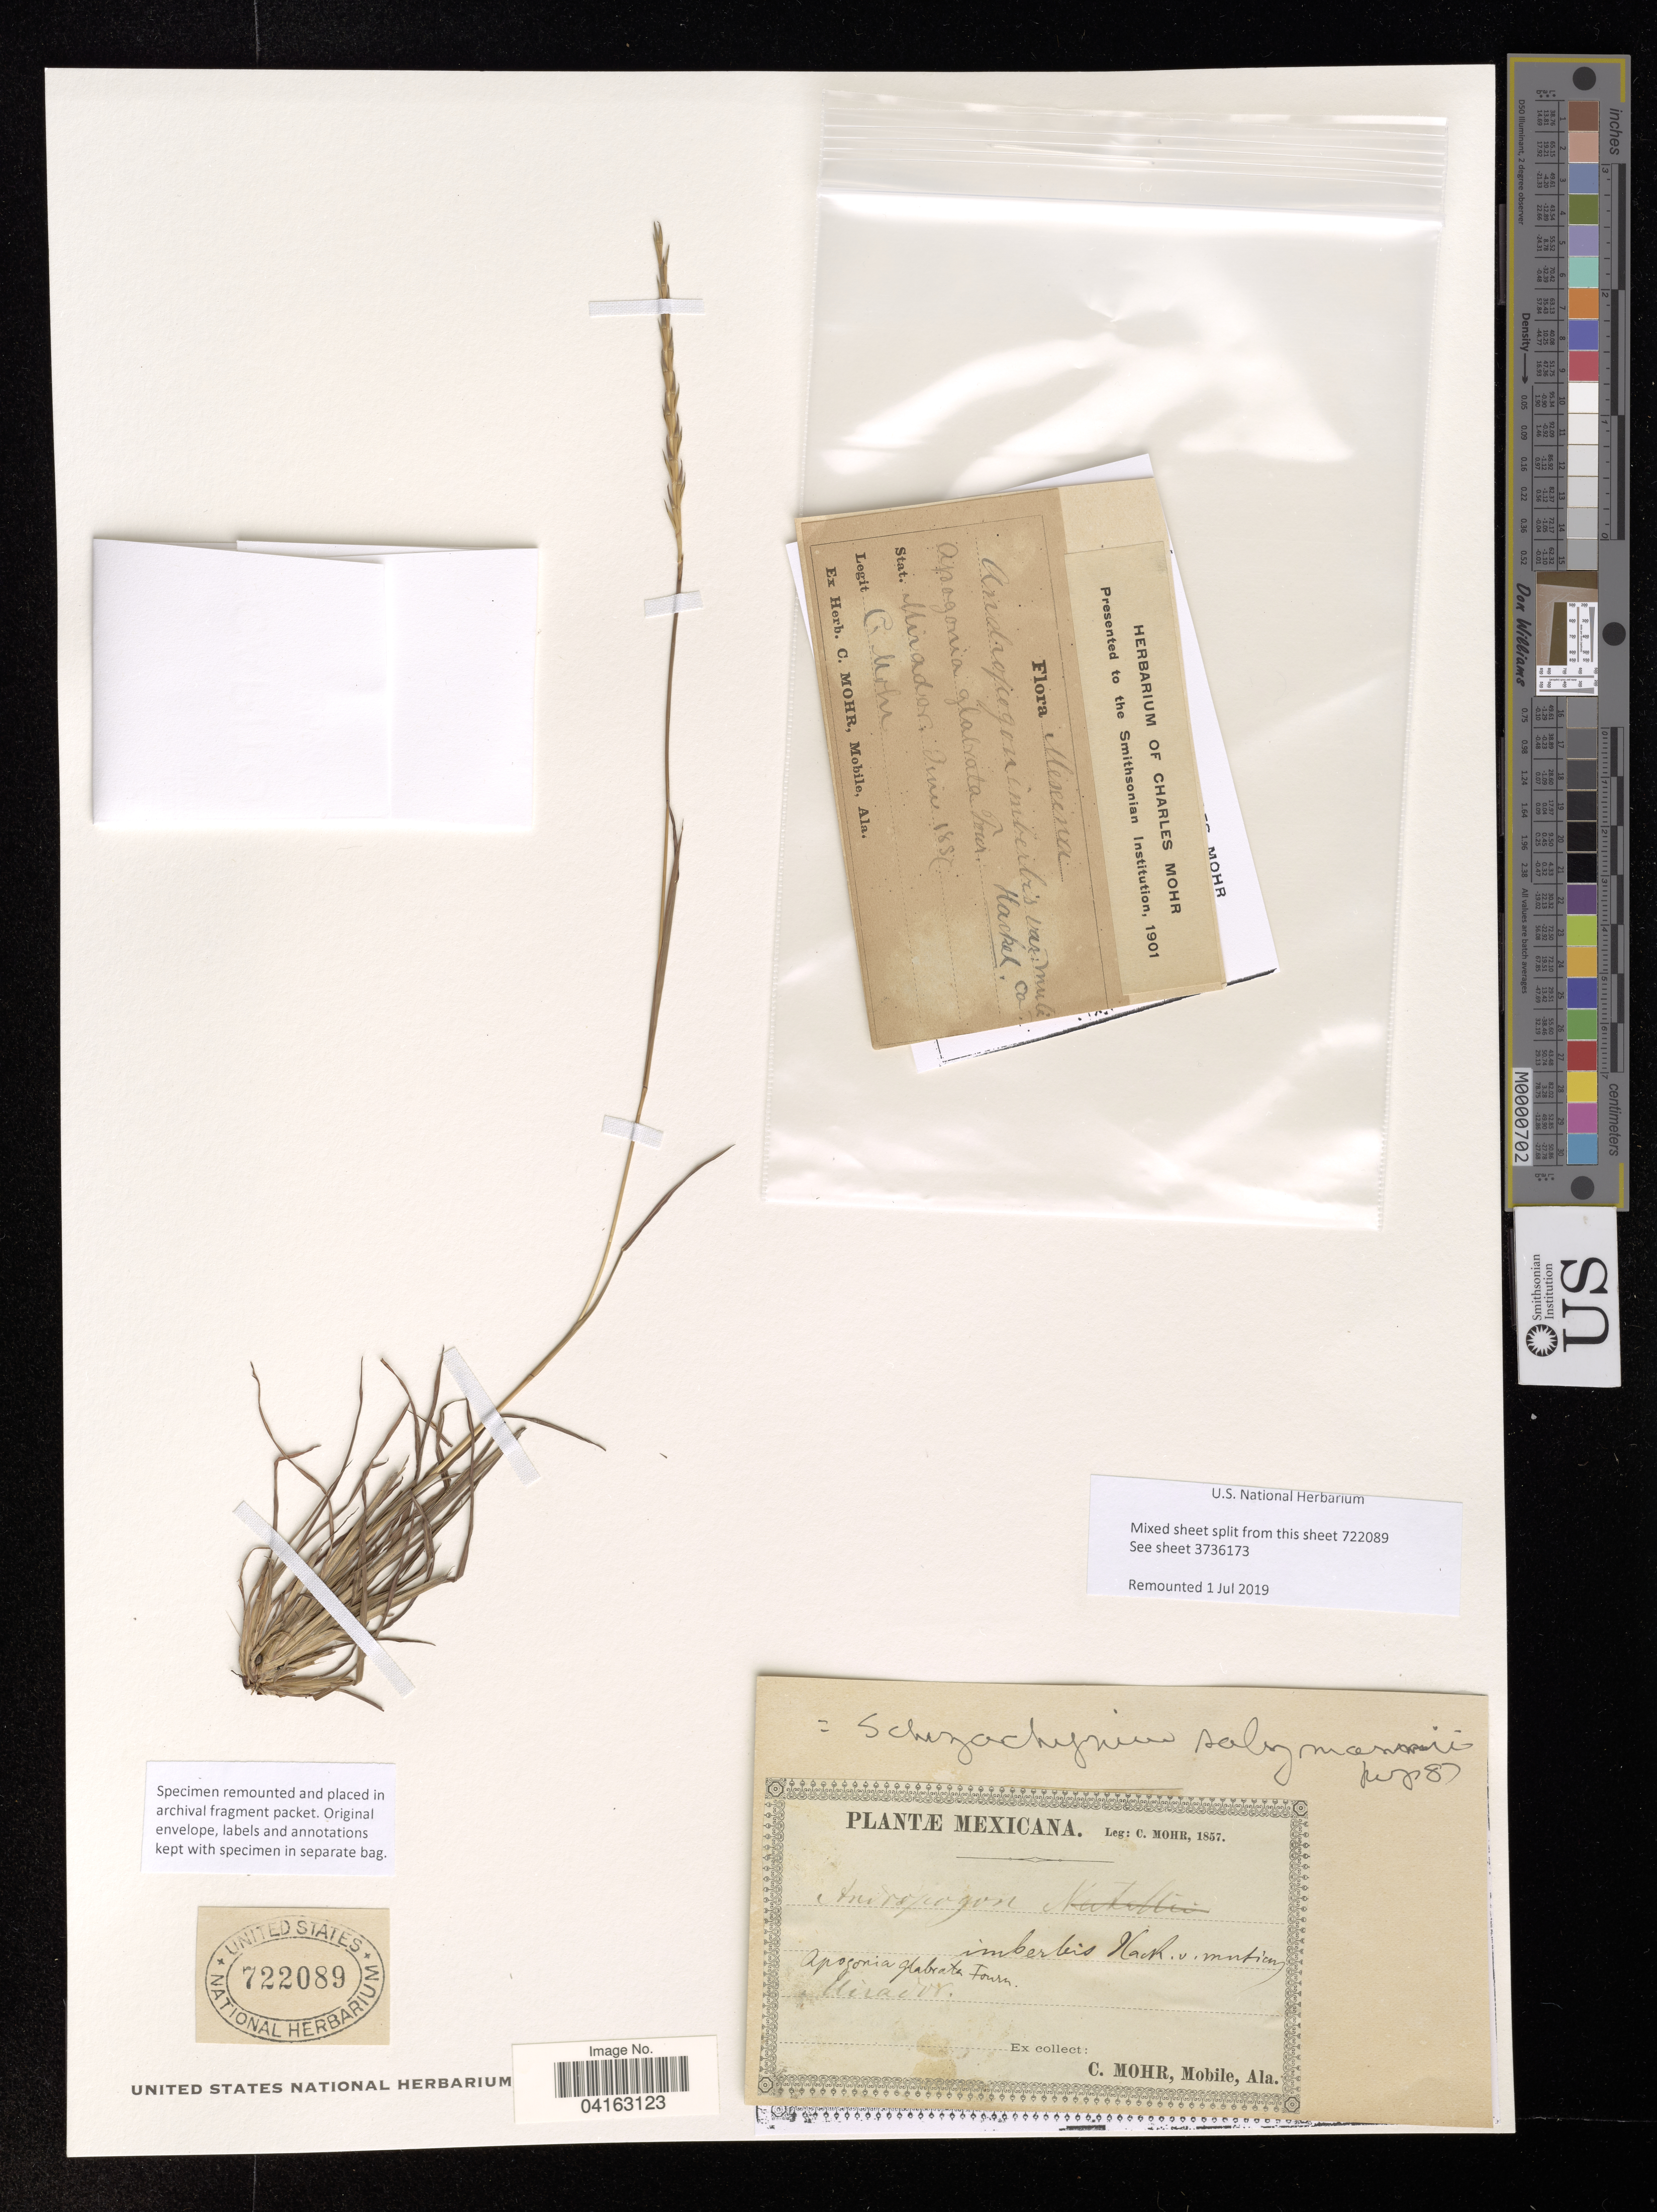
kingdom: Plantae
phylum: Tracheophyta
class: Liliopsida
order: Poales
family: Poaceae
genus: Andropogon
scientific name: Andropogon imberbis var. muticus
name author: Hack.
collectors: C. Mohr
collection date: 1857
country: Mexico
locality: Mirador.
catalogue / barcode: US 722089